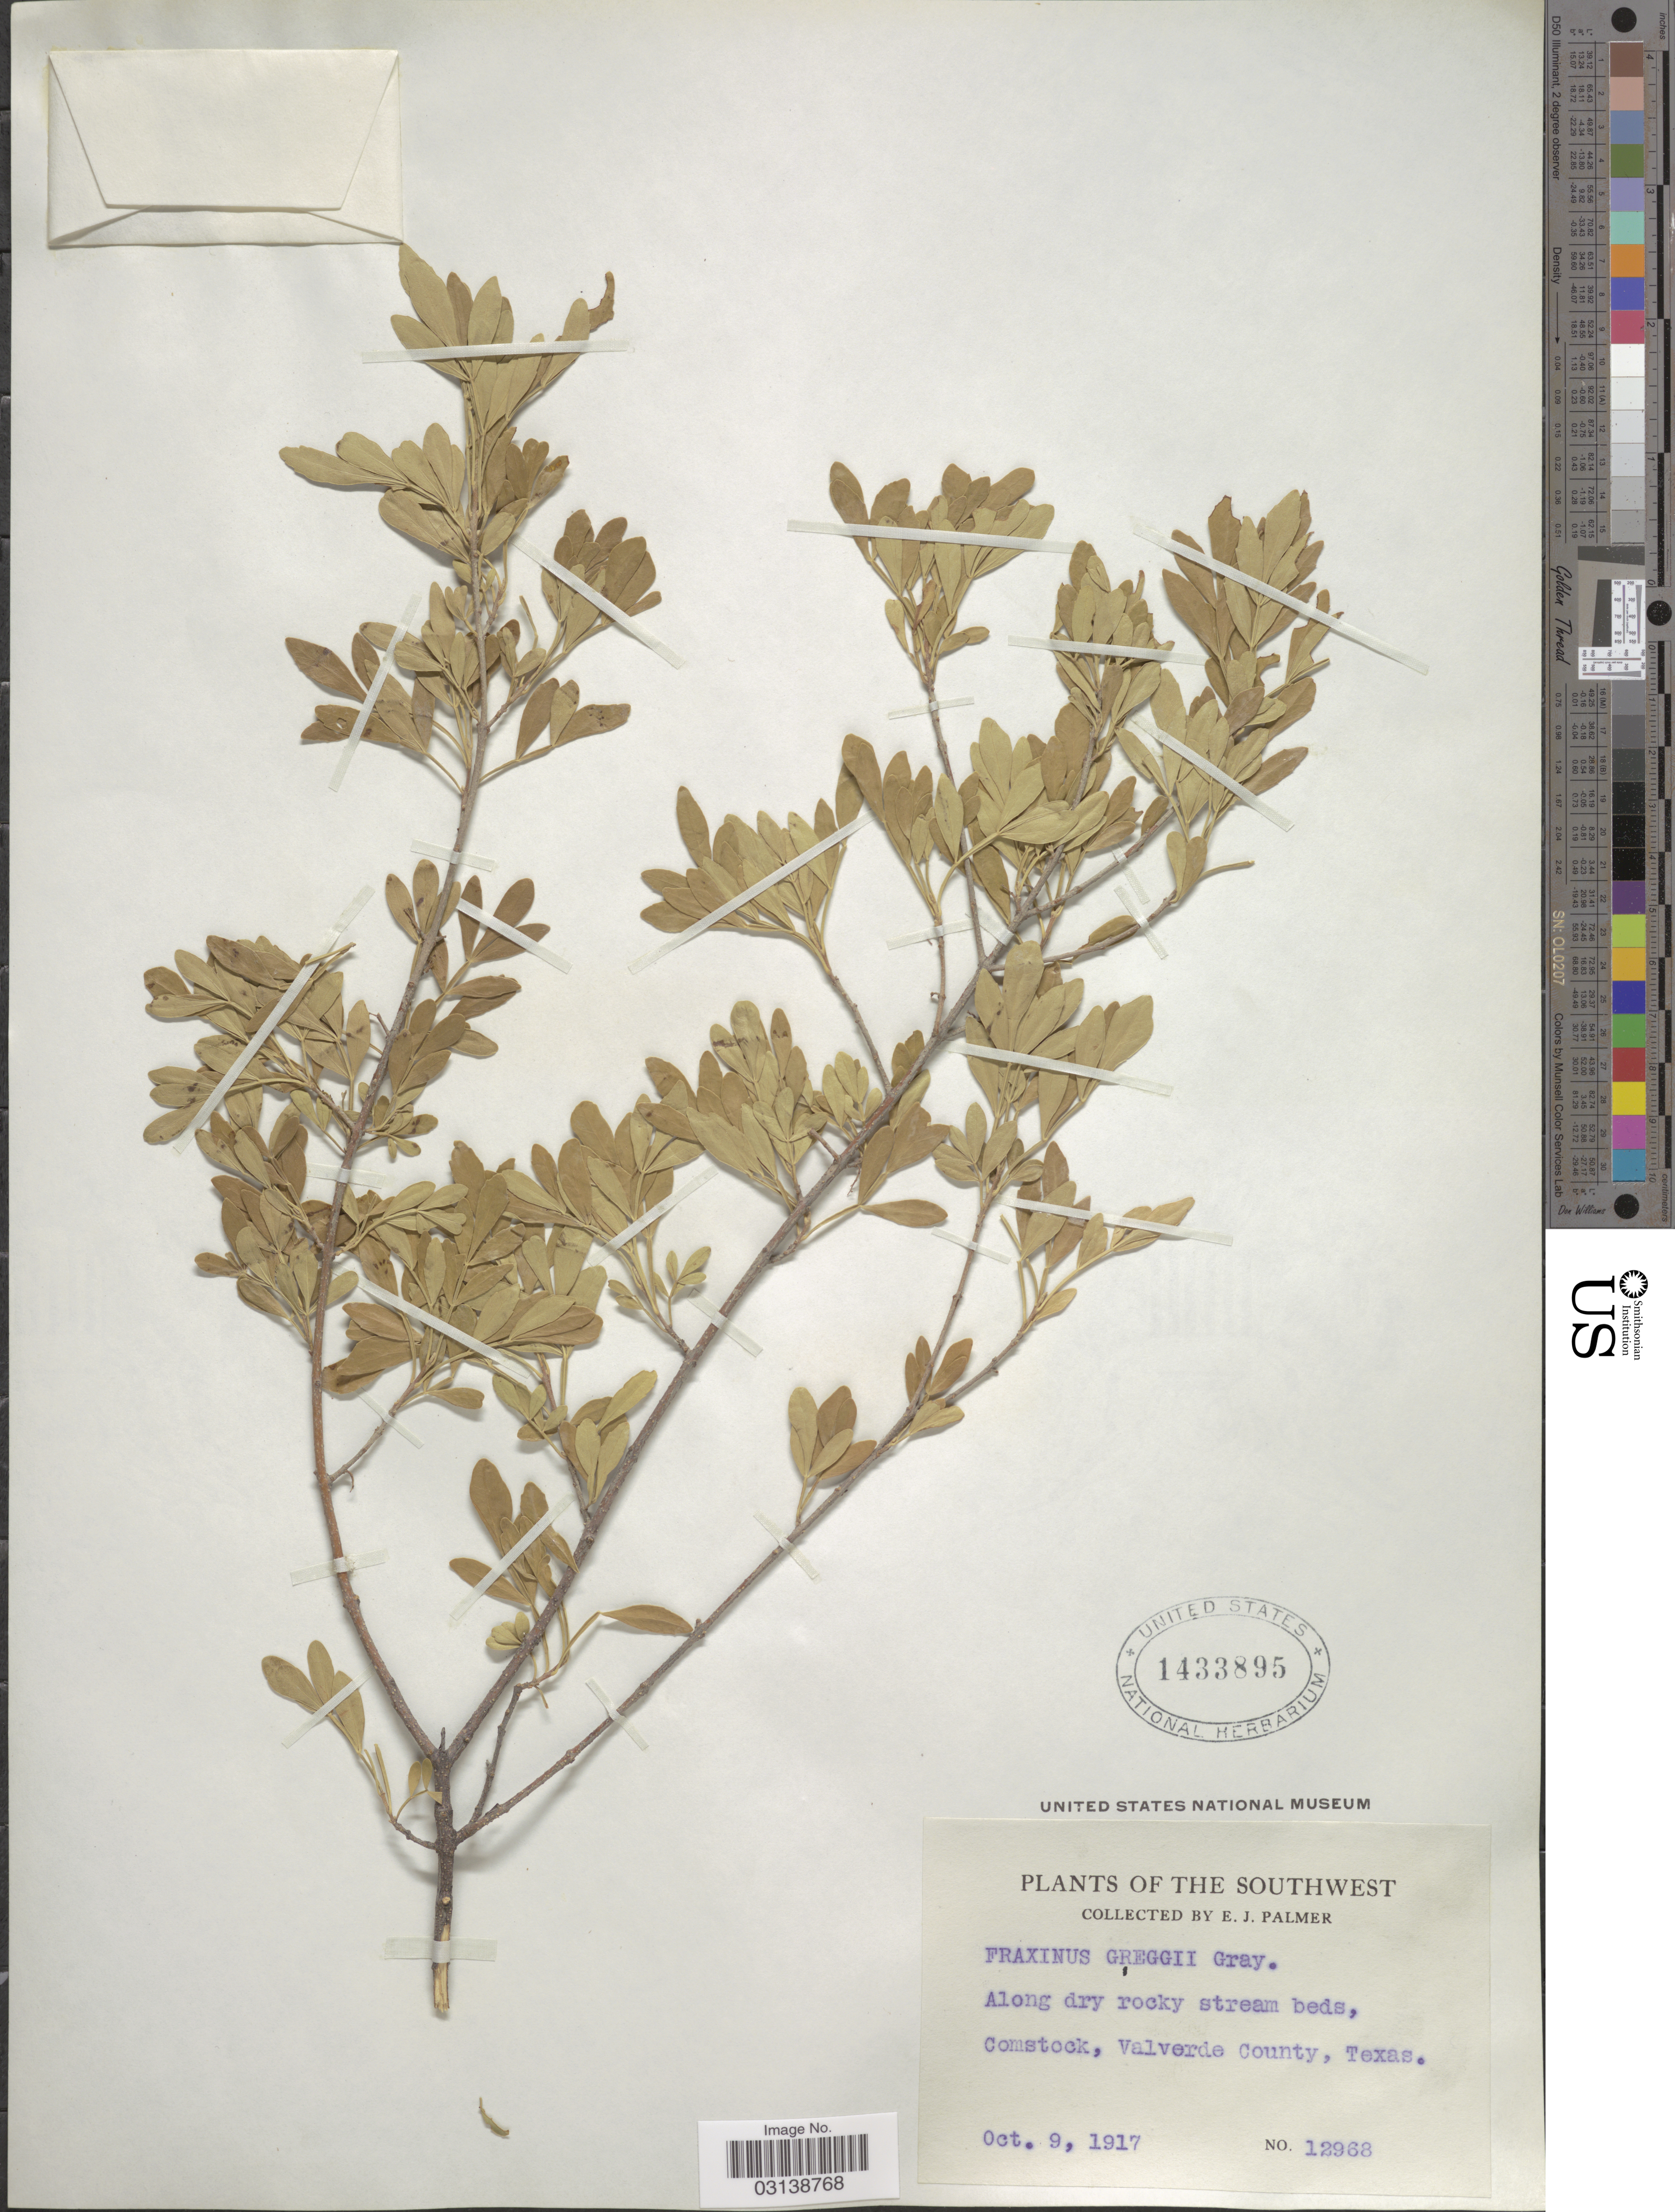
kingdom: Plantae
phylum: Tracheophyta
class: Magnoliopsida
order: Lamiales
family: Oleaceae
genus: Fraxinus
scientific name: Fraxinus greggii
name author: A. Gray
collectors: E. J. Palmer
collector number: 12968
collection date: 1917-10-09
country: United States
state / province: Texas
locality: The Southwest. Comstock, Valverde County.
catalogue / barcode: US 1433895